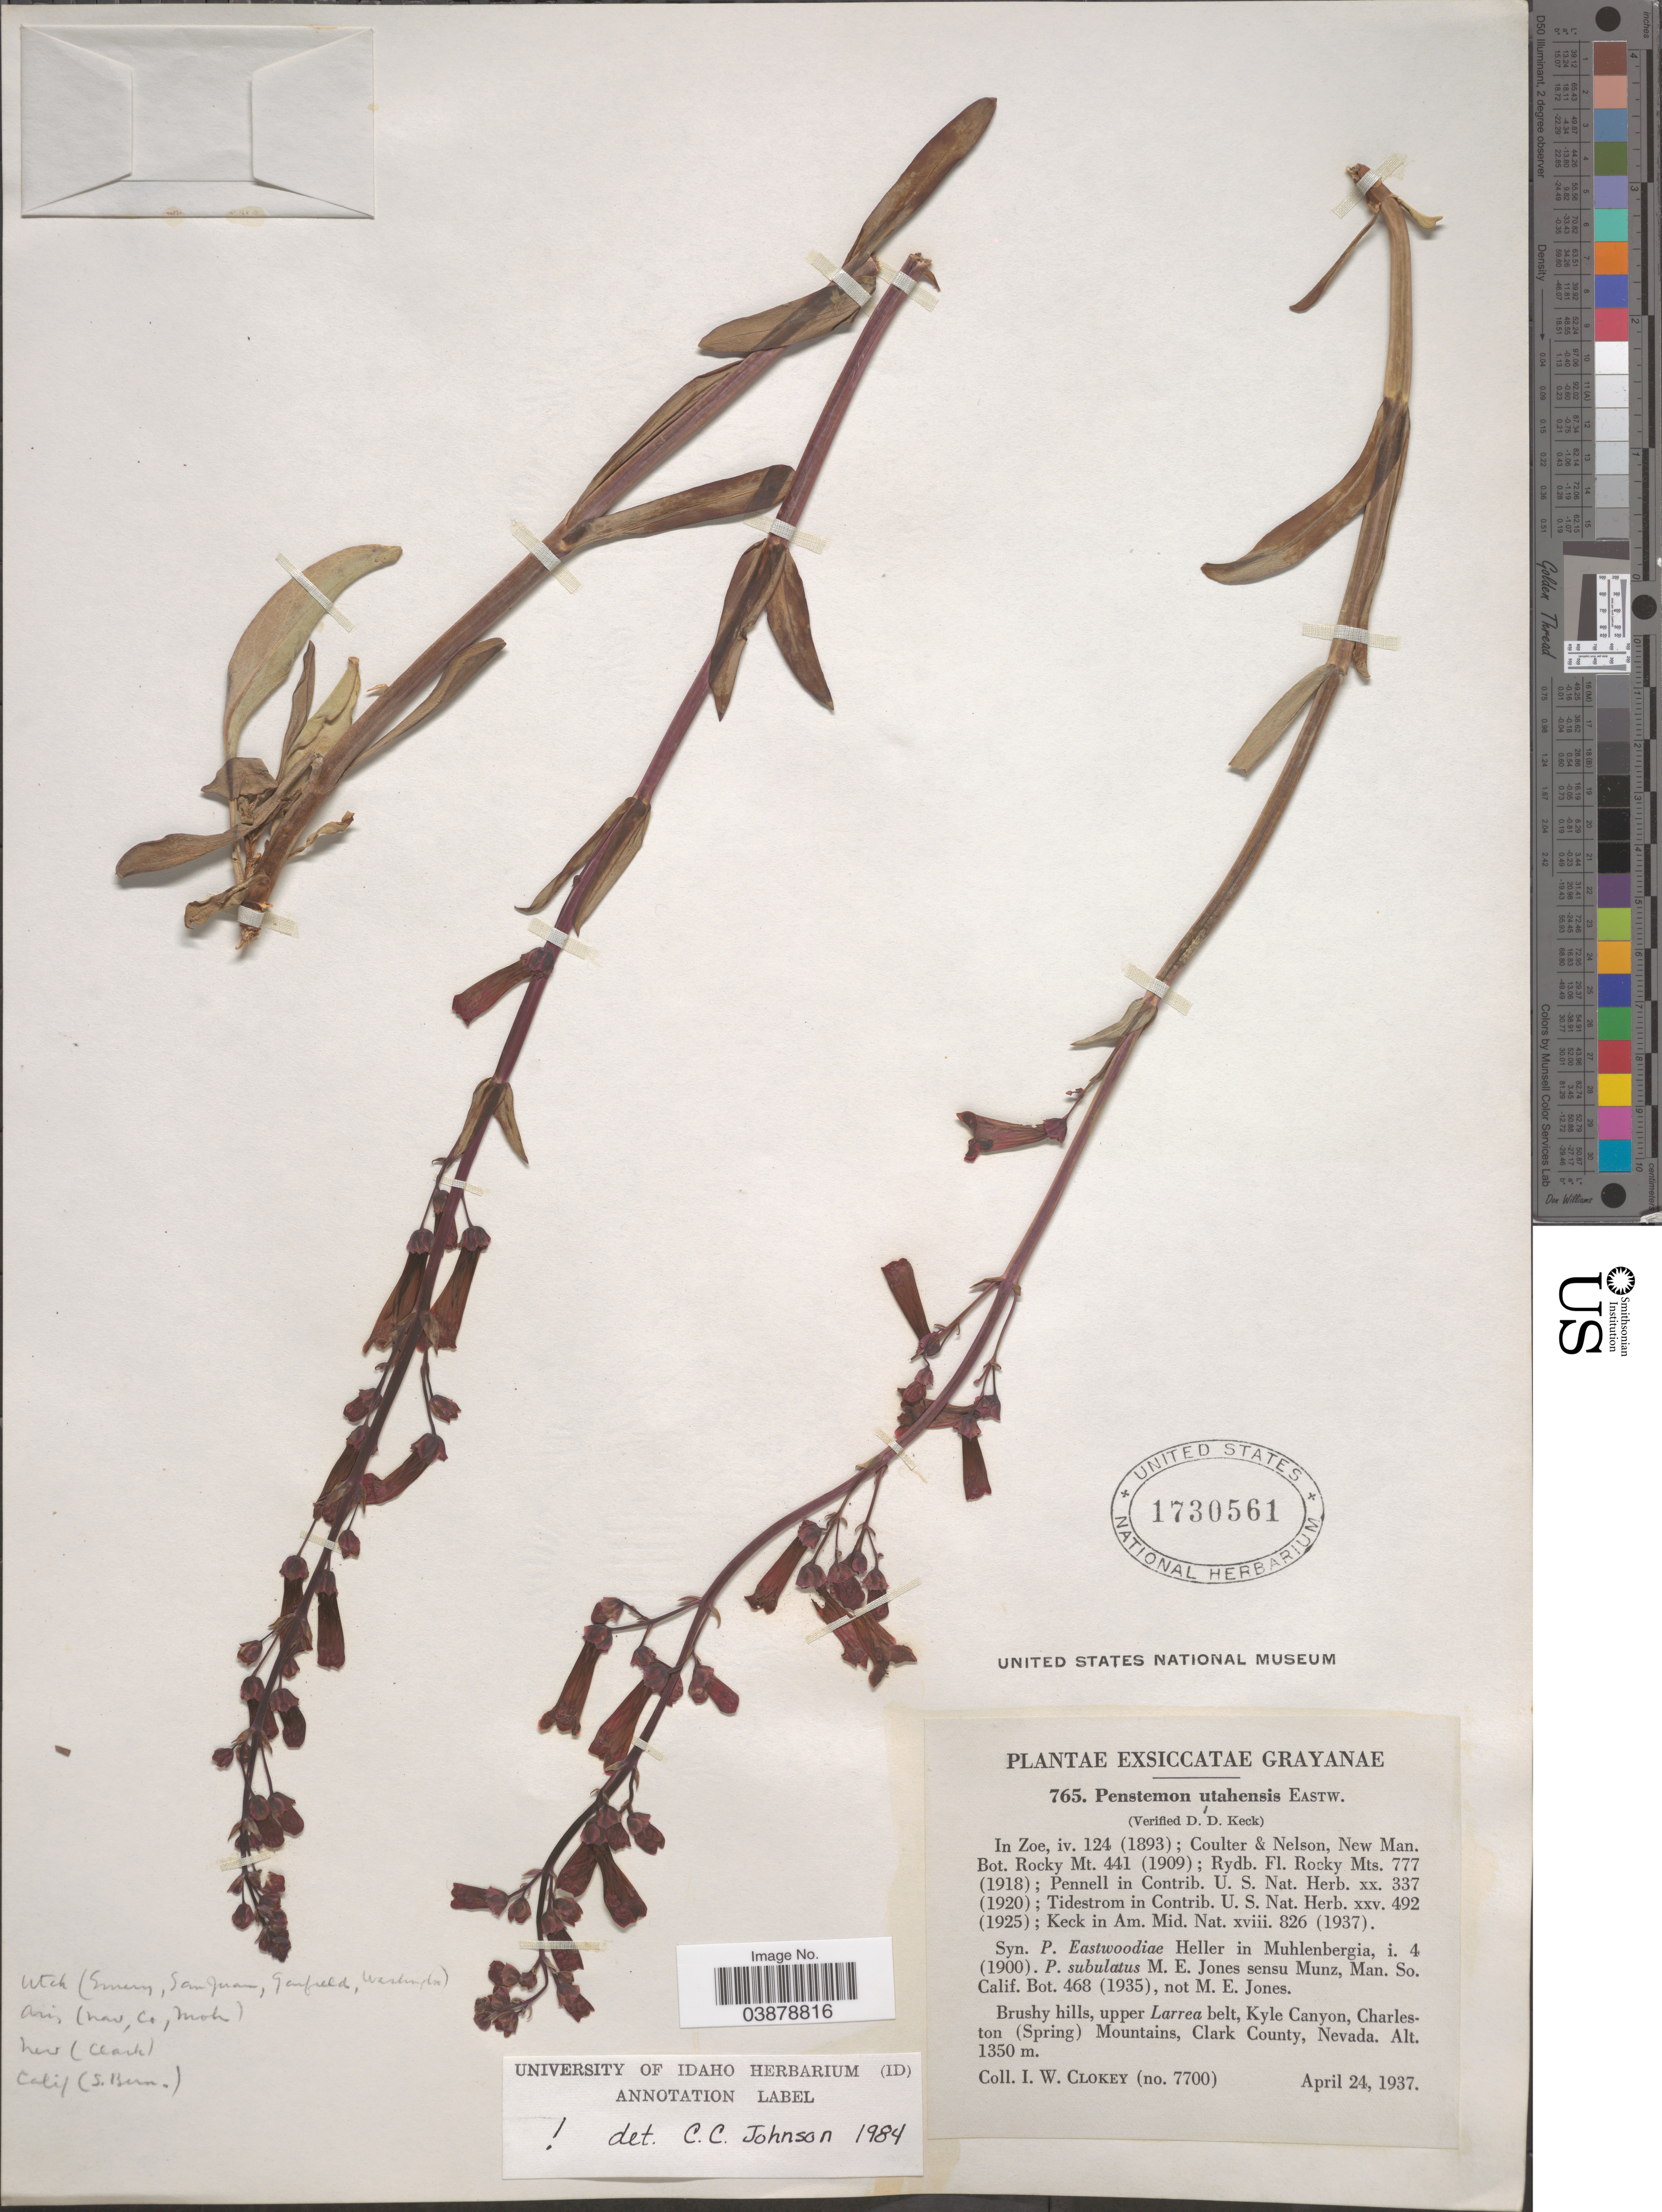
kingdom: Plantae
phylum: Tracheophyta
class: Magnoliopsida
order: Lamiales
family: Plantaginaceae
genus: Penstemon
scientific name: Penstemon utahensis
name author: Eastw.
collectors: I. W. Clokey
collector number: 765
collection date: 1937-04-24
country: United States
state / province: Nevada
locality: Upper Larrea bet, Kyle Canyon, Charleston (Spring) Mountains, Clark County.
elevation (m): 1350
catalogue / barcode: US 1730561